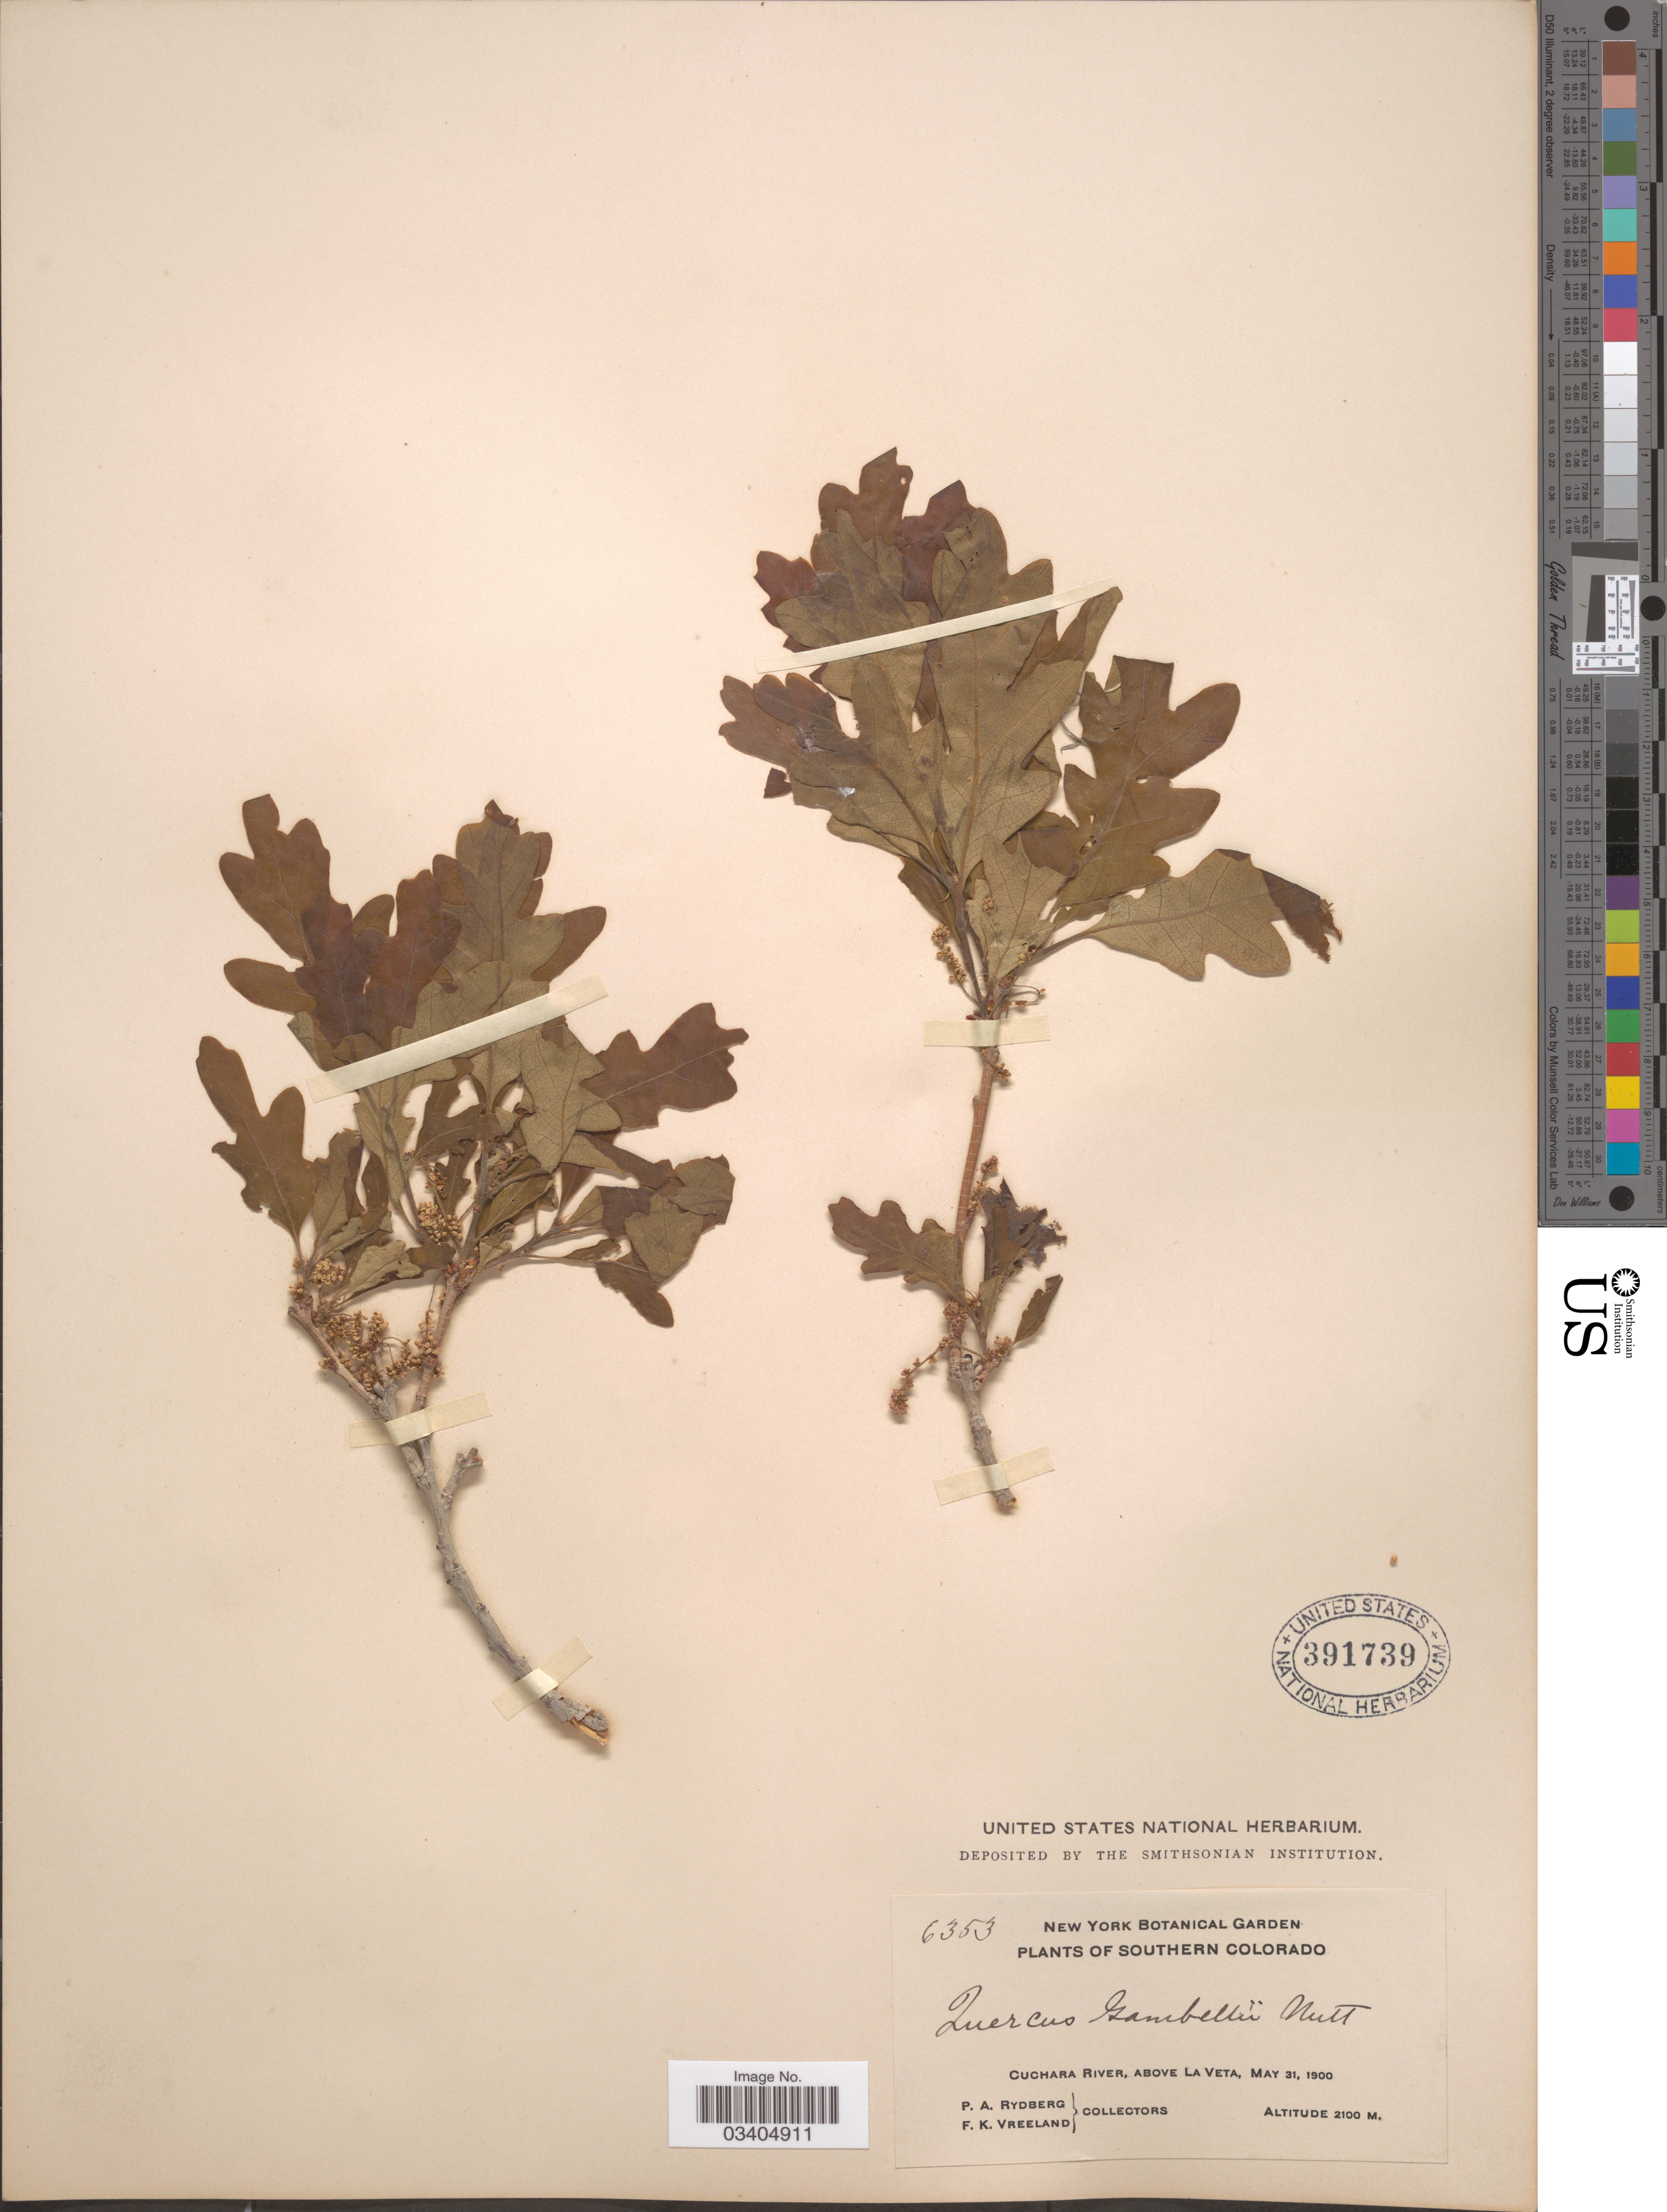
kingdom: Plantae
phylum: Tracheophyta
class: Magnoliopsida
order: Fagales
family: Fagaceae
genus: Quercus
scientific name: Quercus gambelii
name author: Nutt.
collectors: P. A. Rydberg & F. Vreeland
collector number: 6353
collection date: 1900-05-31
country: United States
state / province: Colorado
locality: Southern Colorado. Cuchara River, Above La Veta.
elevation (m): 2100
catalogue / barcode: US 391739